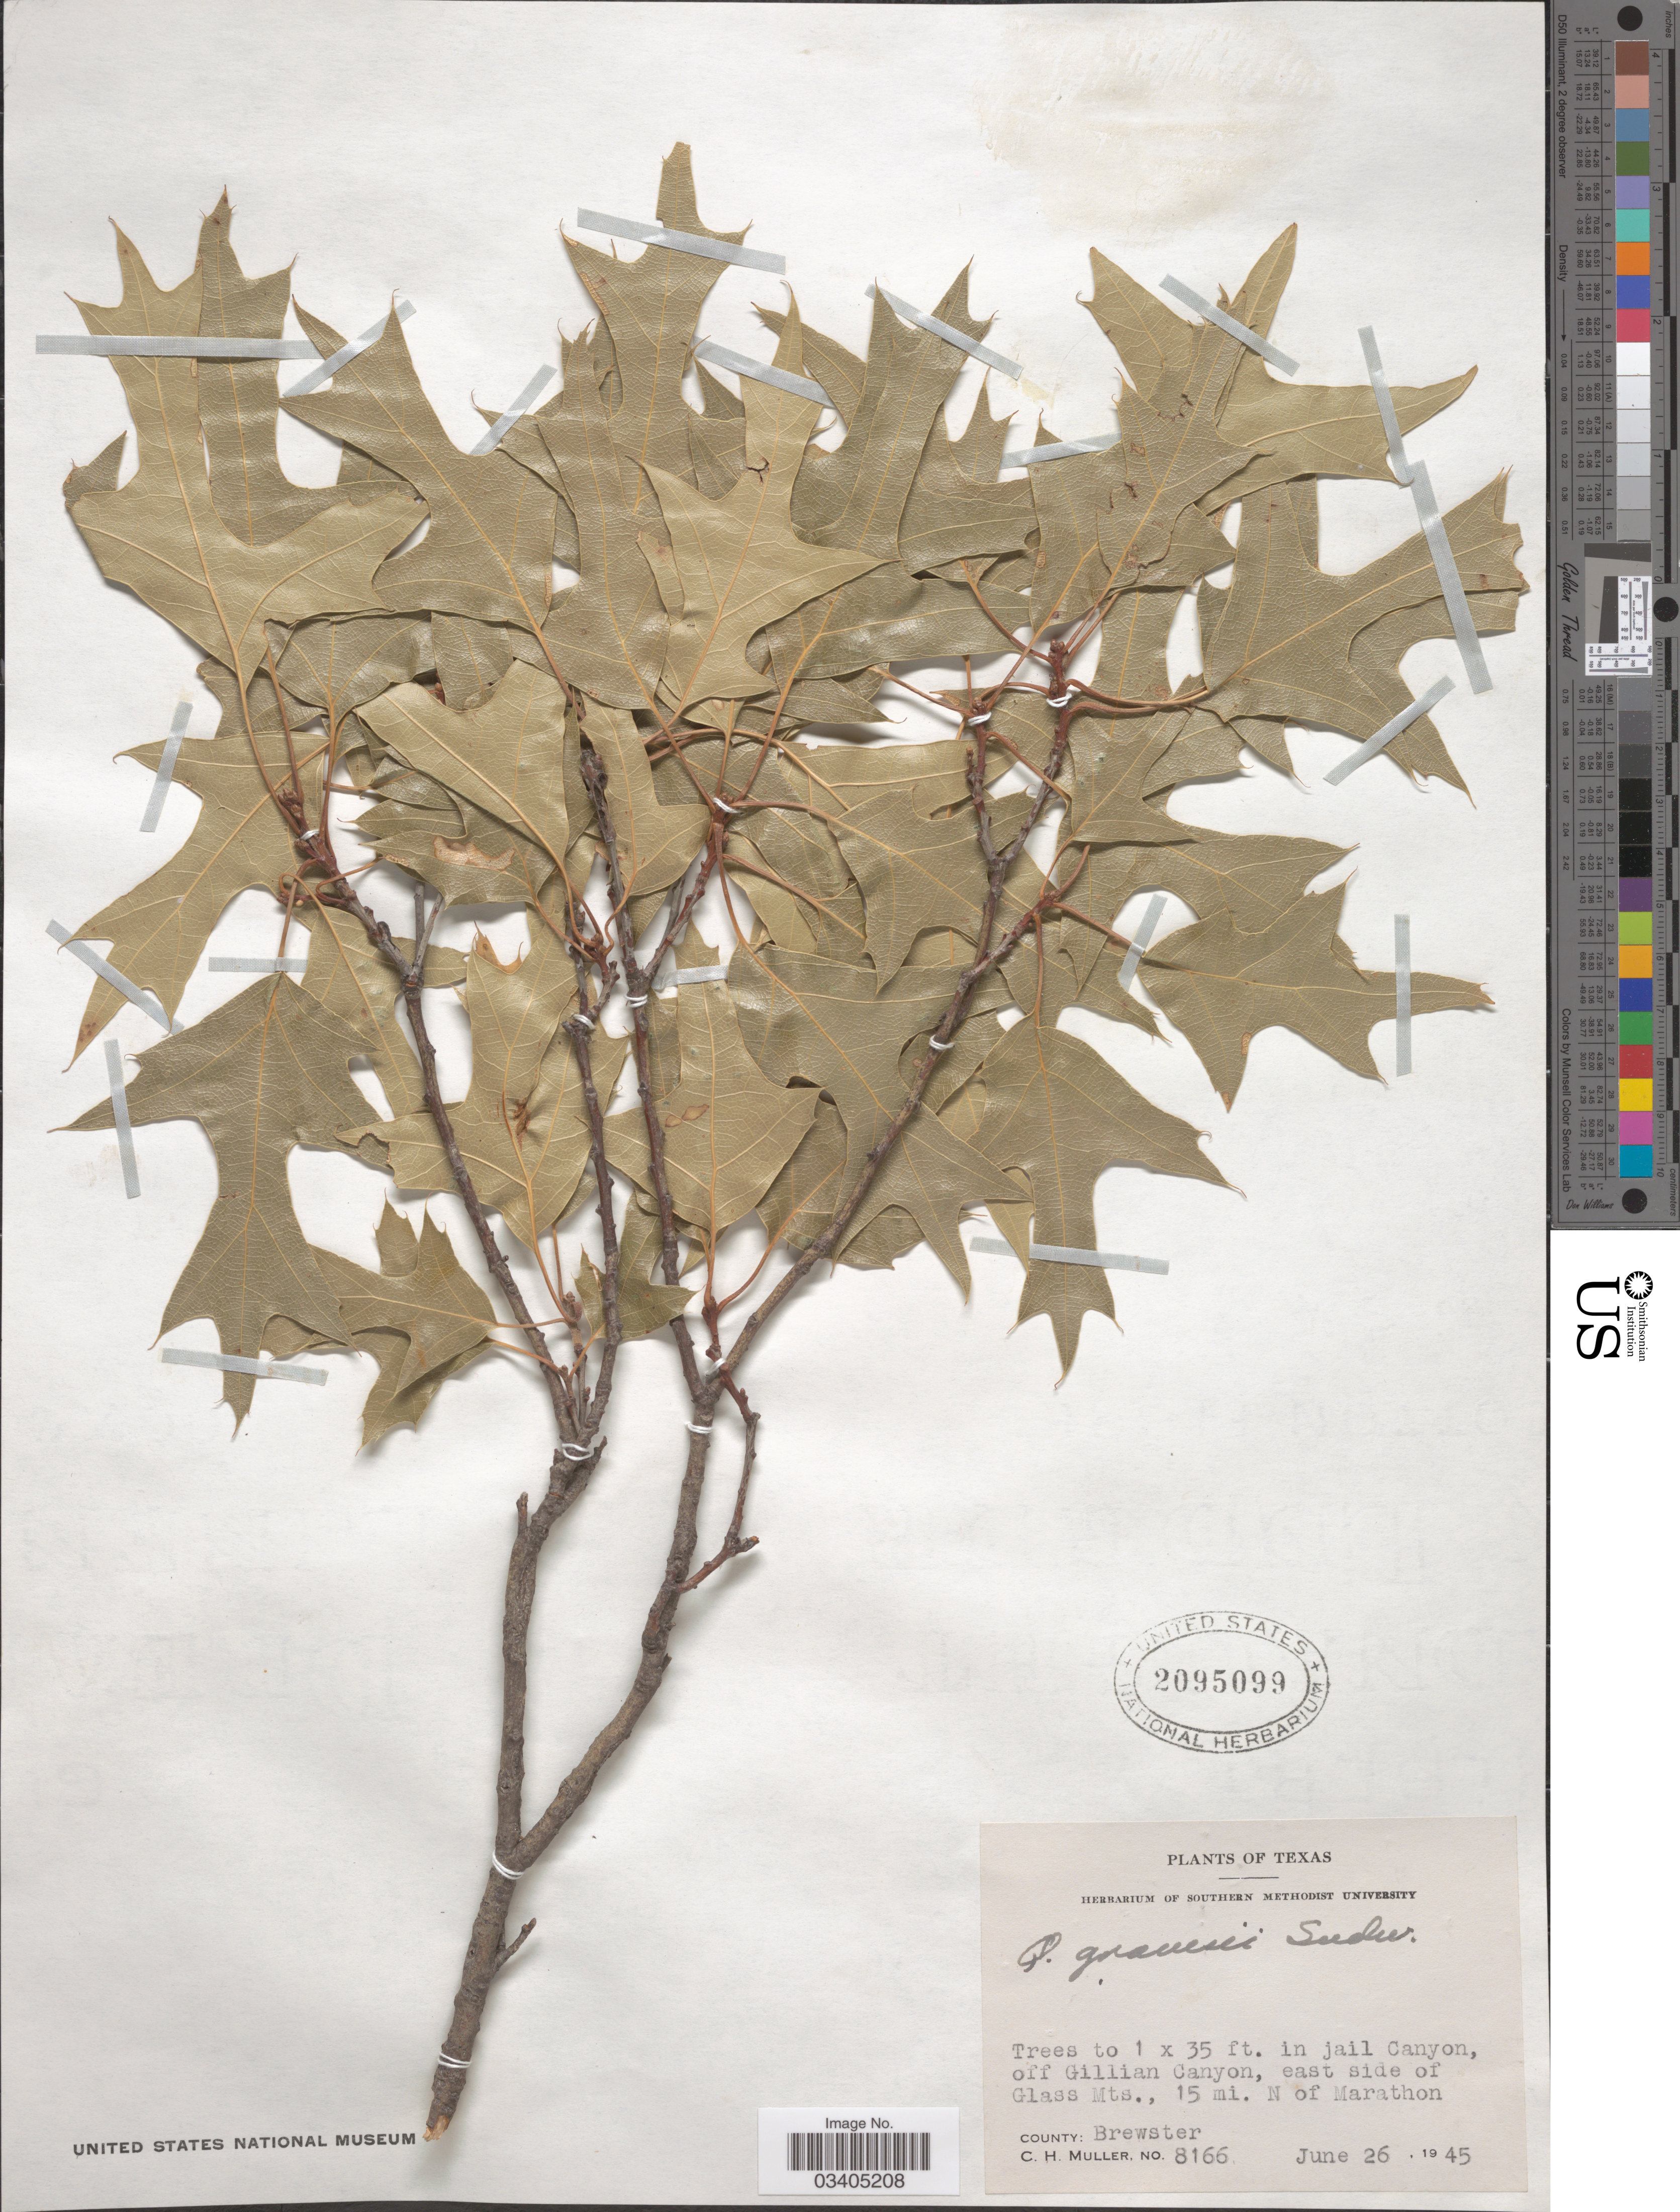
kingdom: Plantae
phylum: Tracheophyta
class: Magnoliopsida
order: Fagales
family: Fagaceae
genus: Quercus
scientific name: Quercus gravesii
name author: Sudw.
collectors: C. H. Mueller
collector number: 8166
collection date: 1945-06-26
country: United States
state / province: Texas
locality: In jail Canyon, off Gillian Canyon, east side of Glass Mts., 15 mi. N of Marathon. County: Brewster.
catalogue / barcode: US 2095099